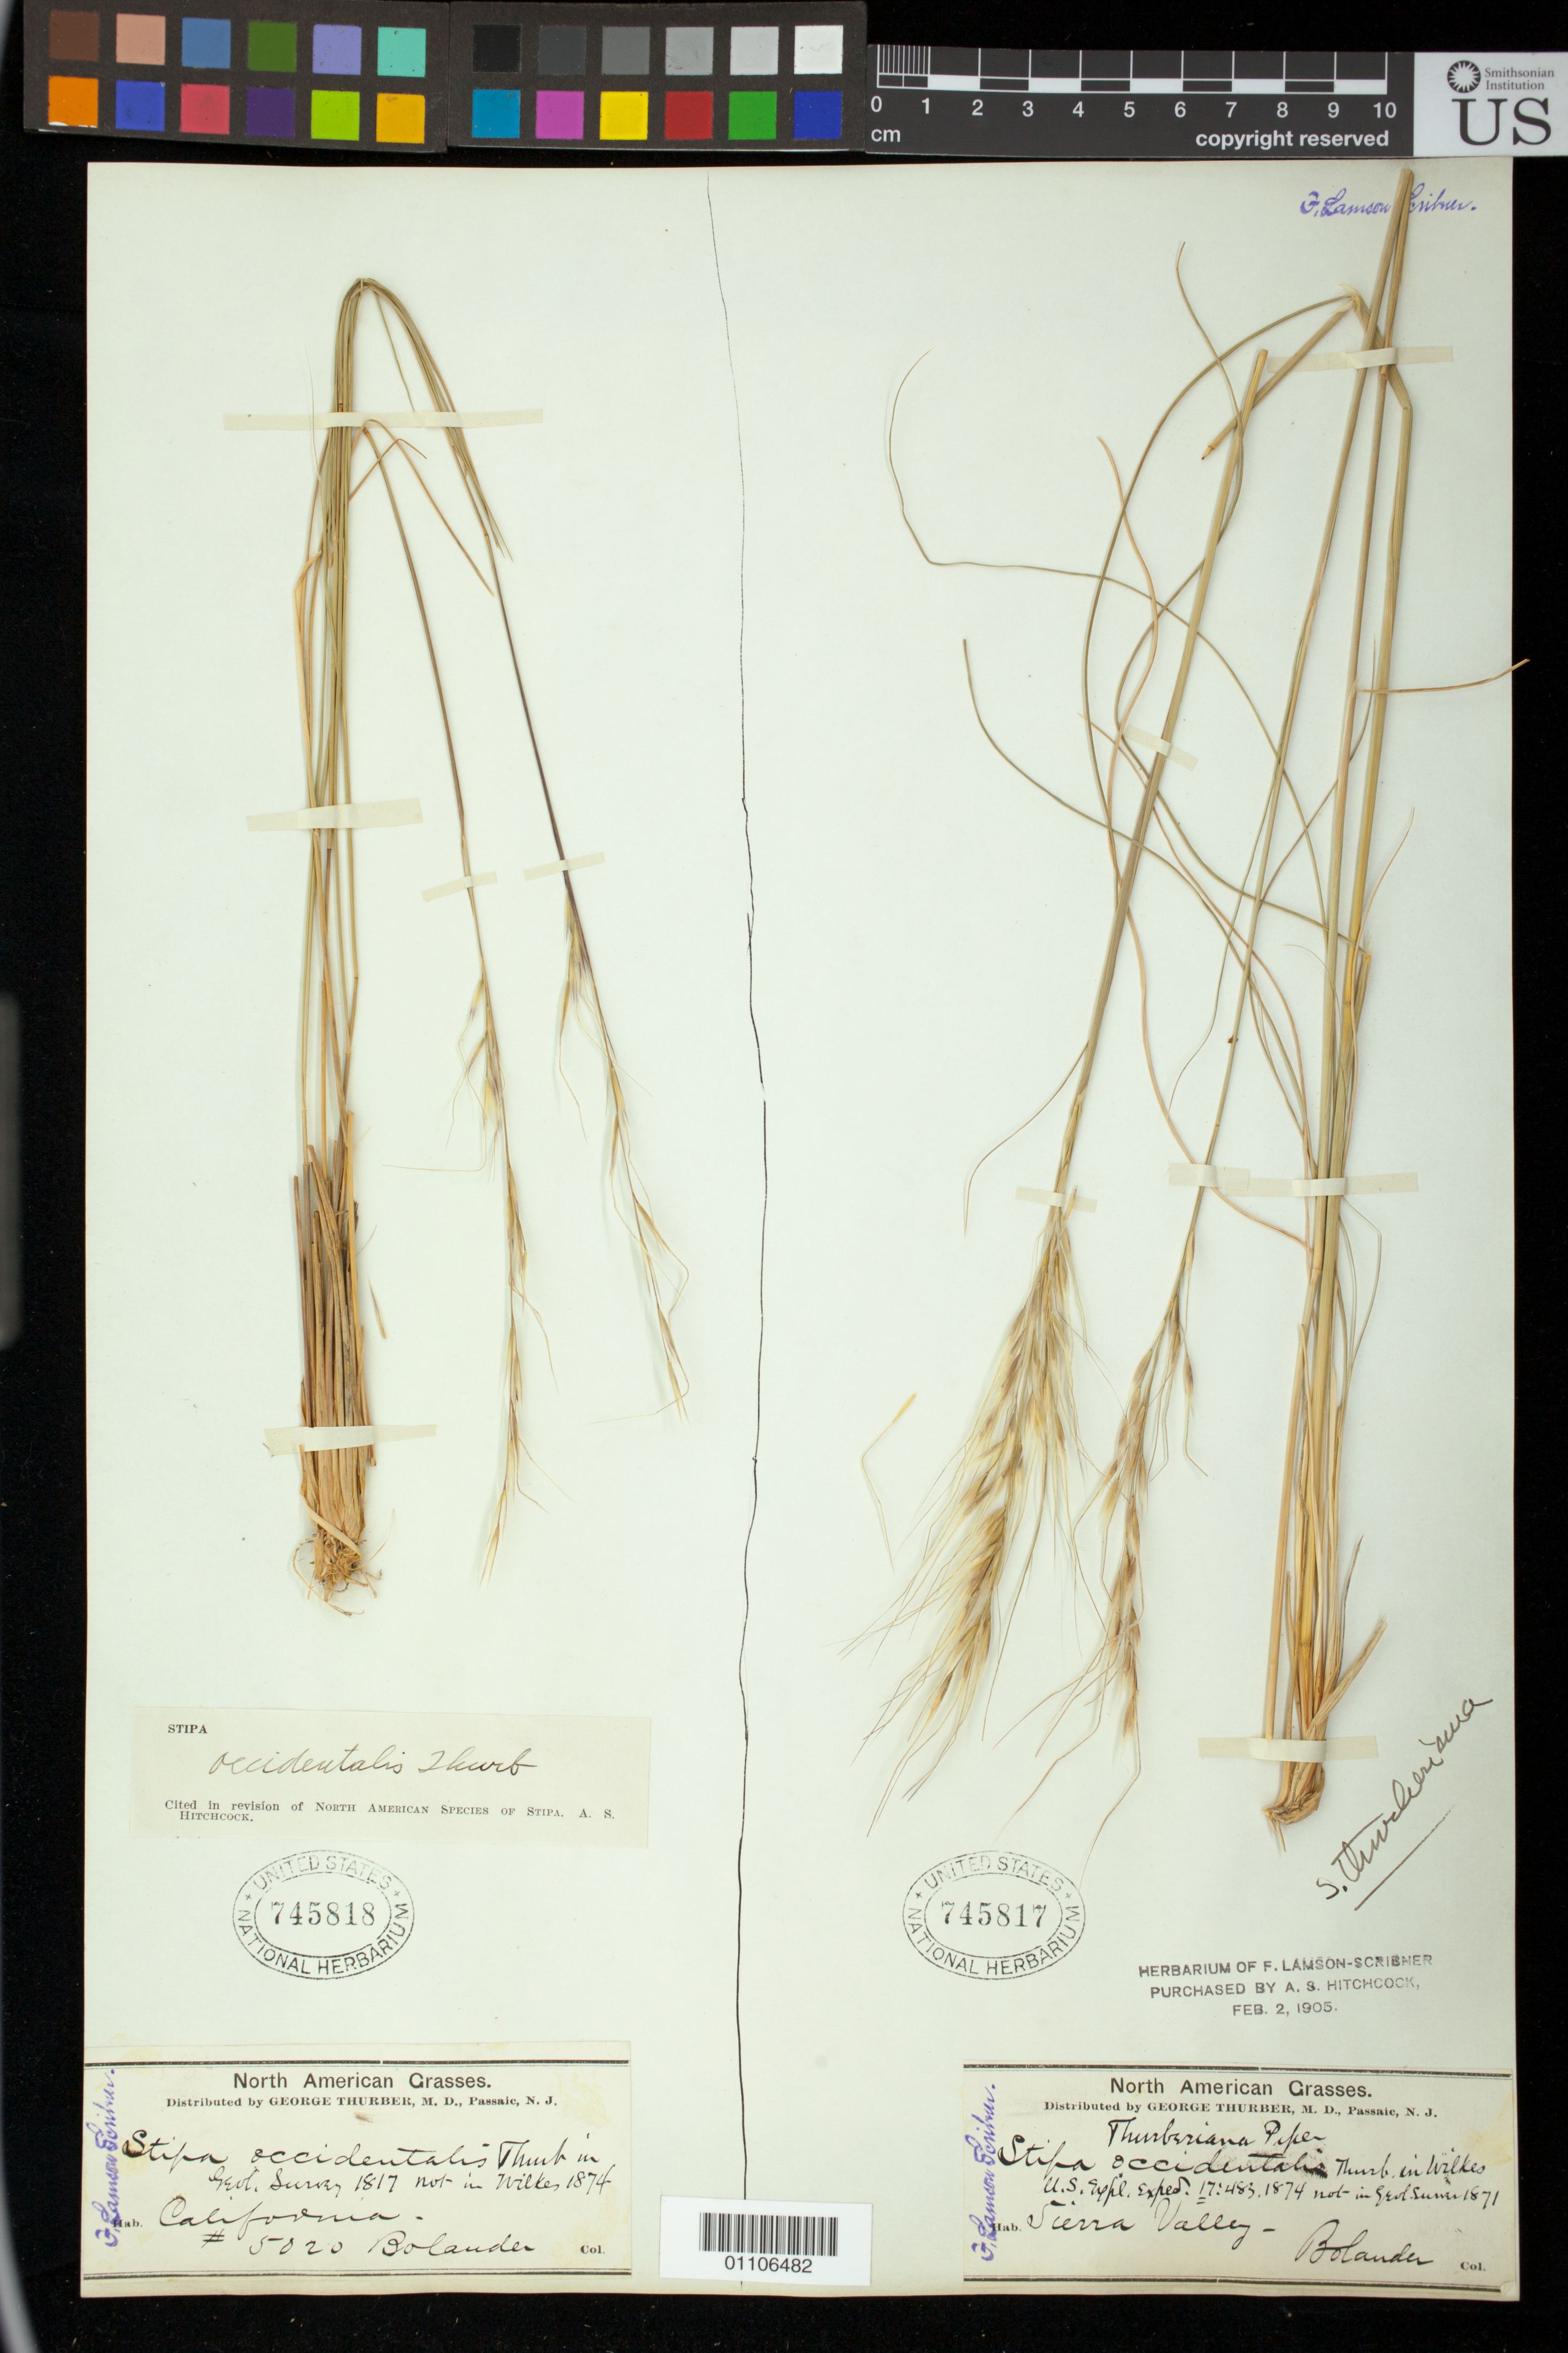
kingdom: Plantae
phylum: Tracheophyta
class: Liliopsida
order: Poales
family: Poaceae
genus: Stipa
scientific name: Stipa stricta var. sparsiflora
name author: Vasey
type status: Isosyntype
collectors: H. Bolander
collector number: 5020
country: United States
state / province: California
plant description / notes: Mounted on sheet with non-type specimen, Bolander s.n. (USNH 745817, Stipa thurberiana)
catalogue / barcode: US 745818